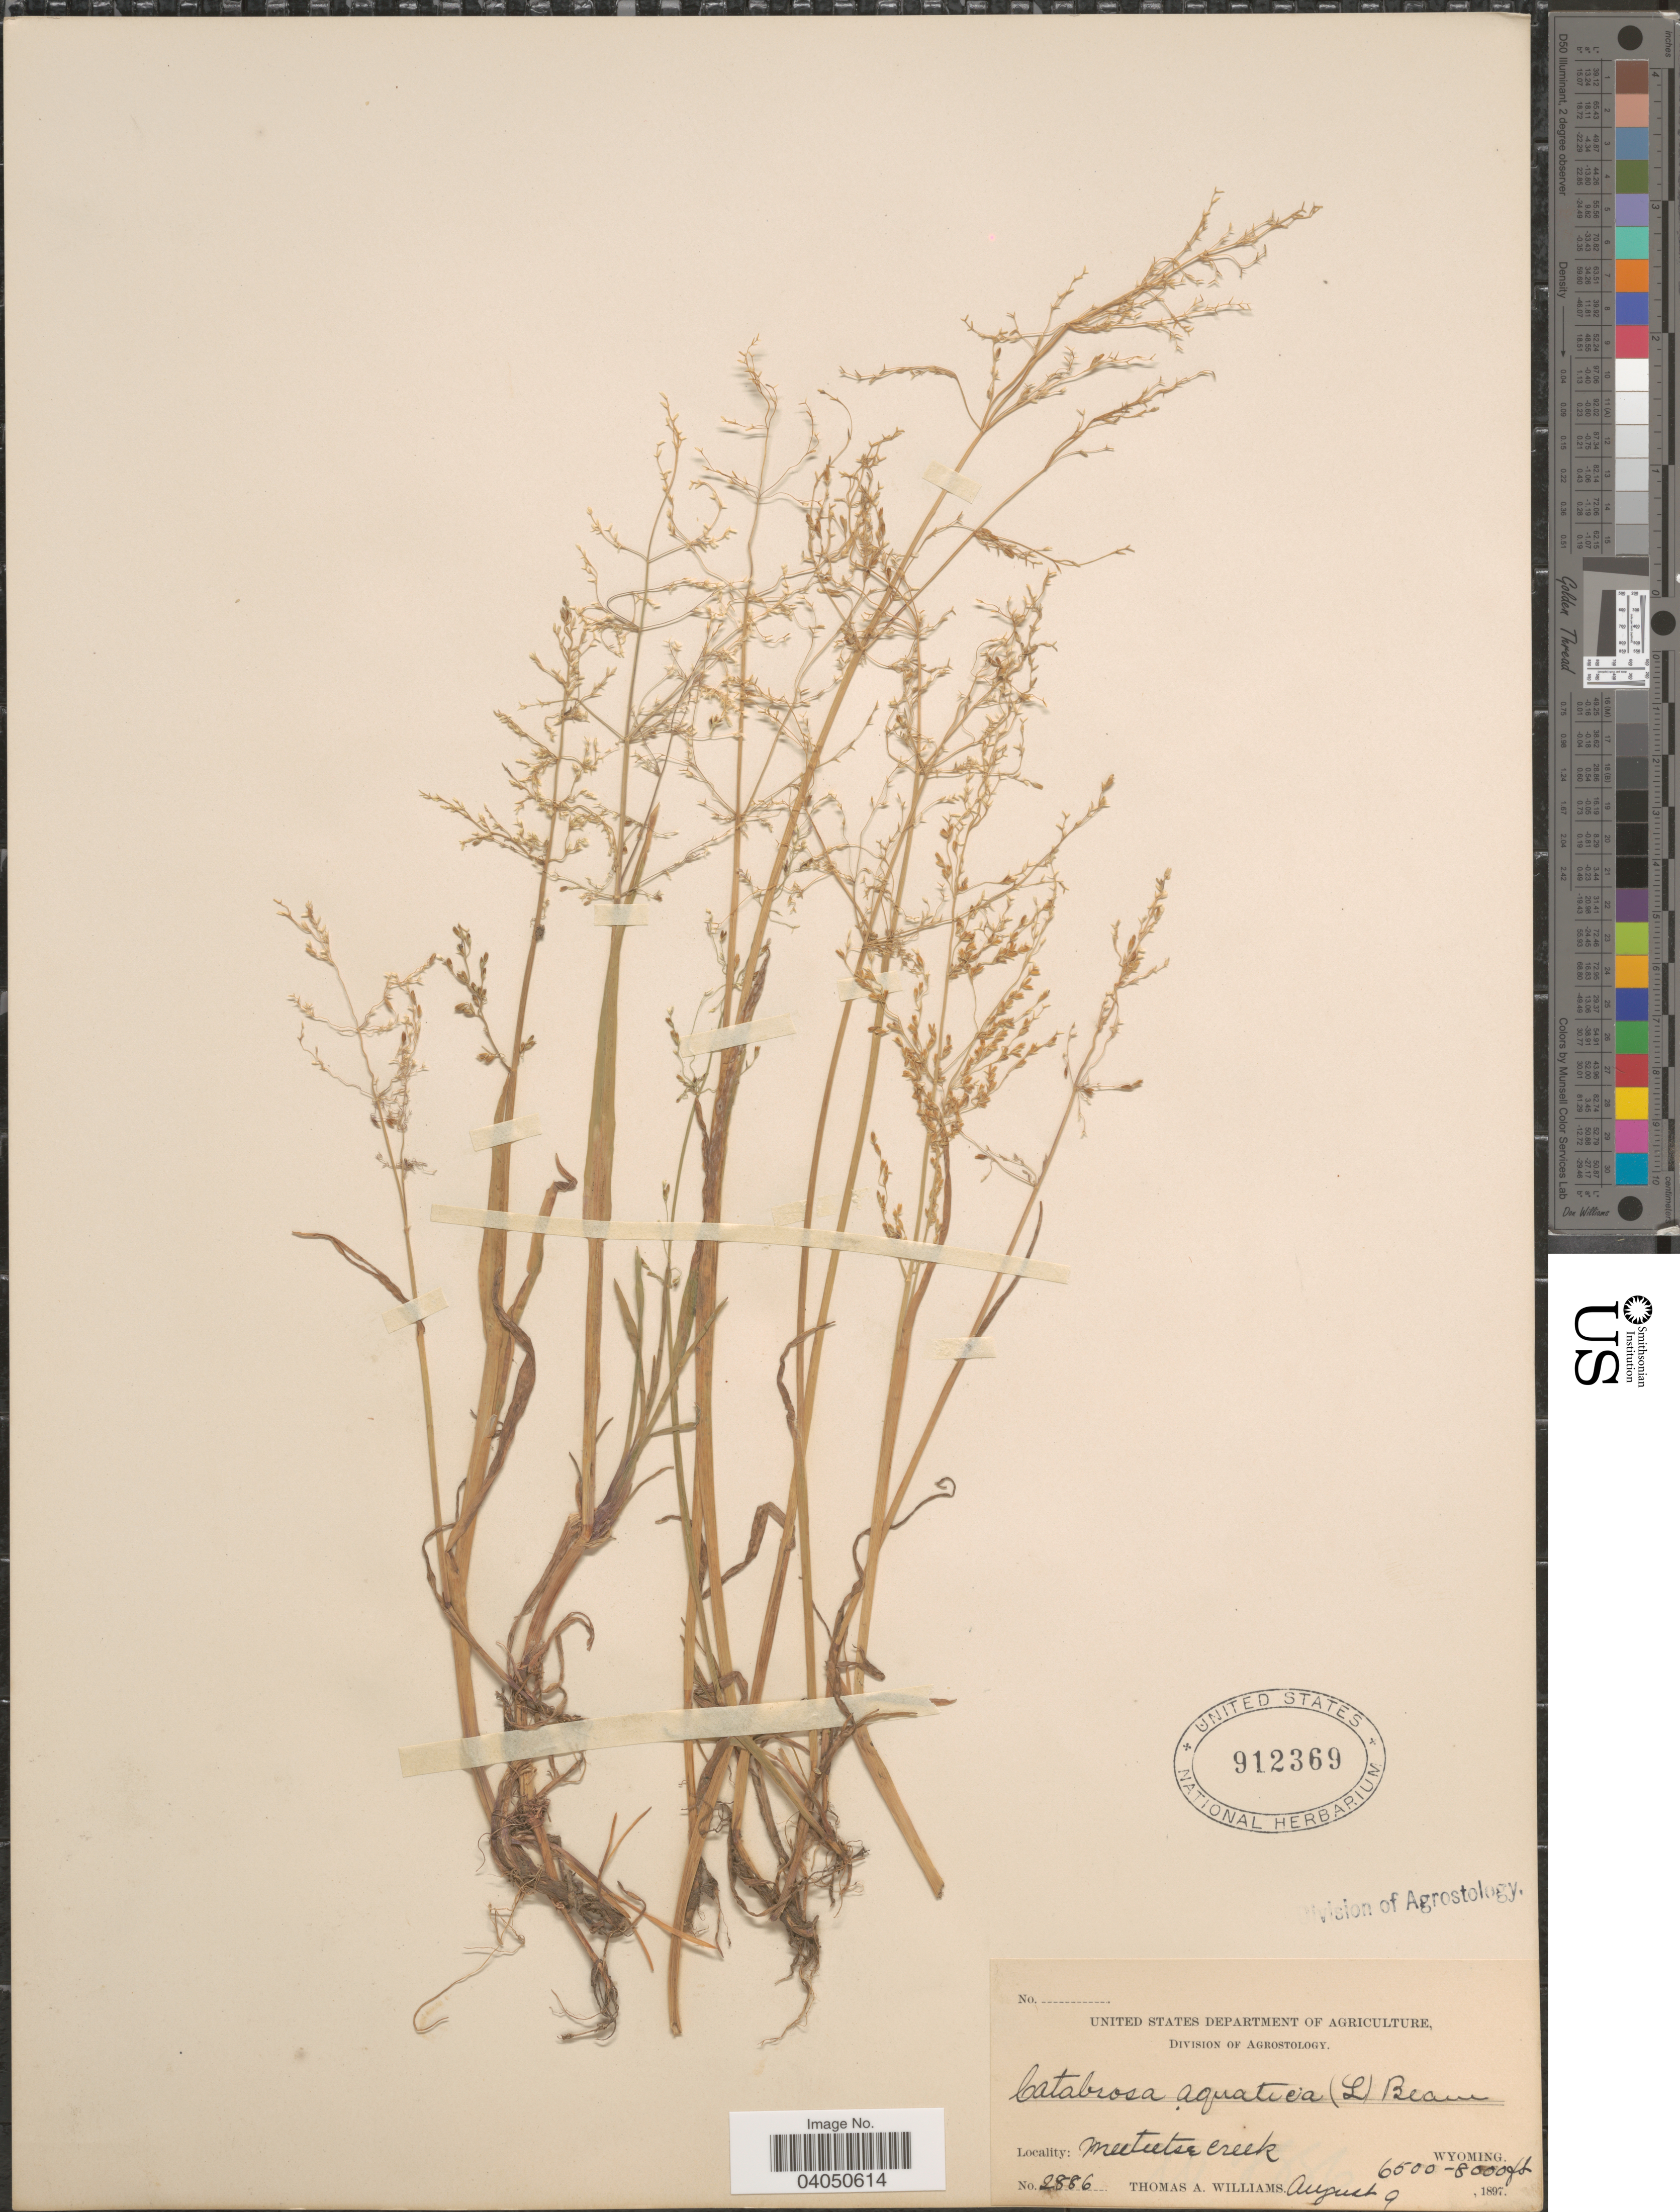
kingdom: Plantae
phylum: Tracheophyta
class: Liliopsida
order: Poales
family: Poaceae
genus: Catabrosa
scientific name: Catabrosa aquatica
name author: (L.) P. Beauv.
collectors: T. A. Williams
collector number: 2886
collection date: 1897-08-09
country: United States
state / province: Wyoming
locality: Meeteetse Creek.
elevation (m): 1981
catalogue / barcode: US 912369